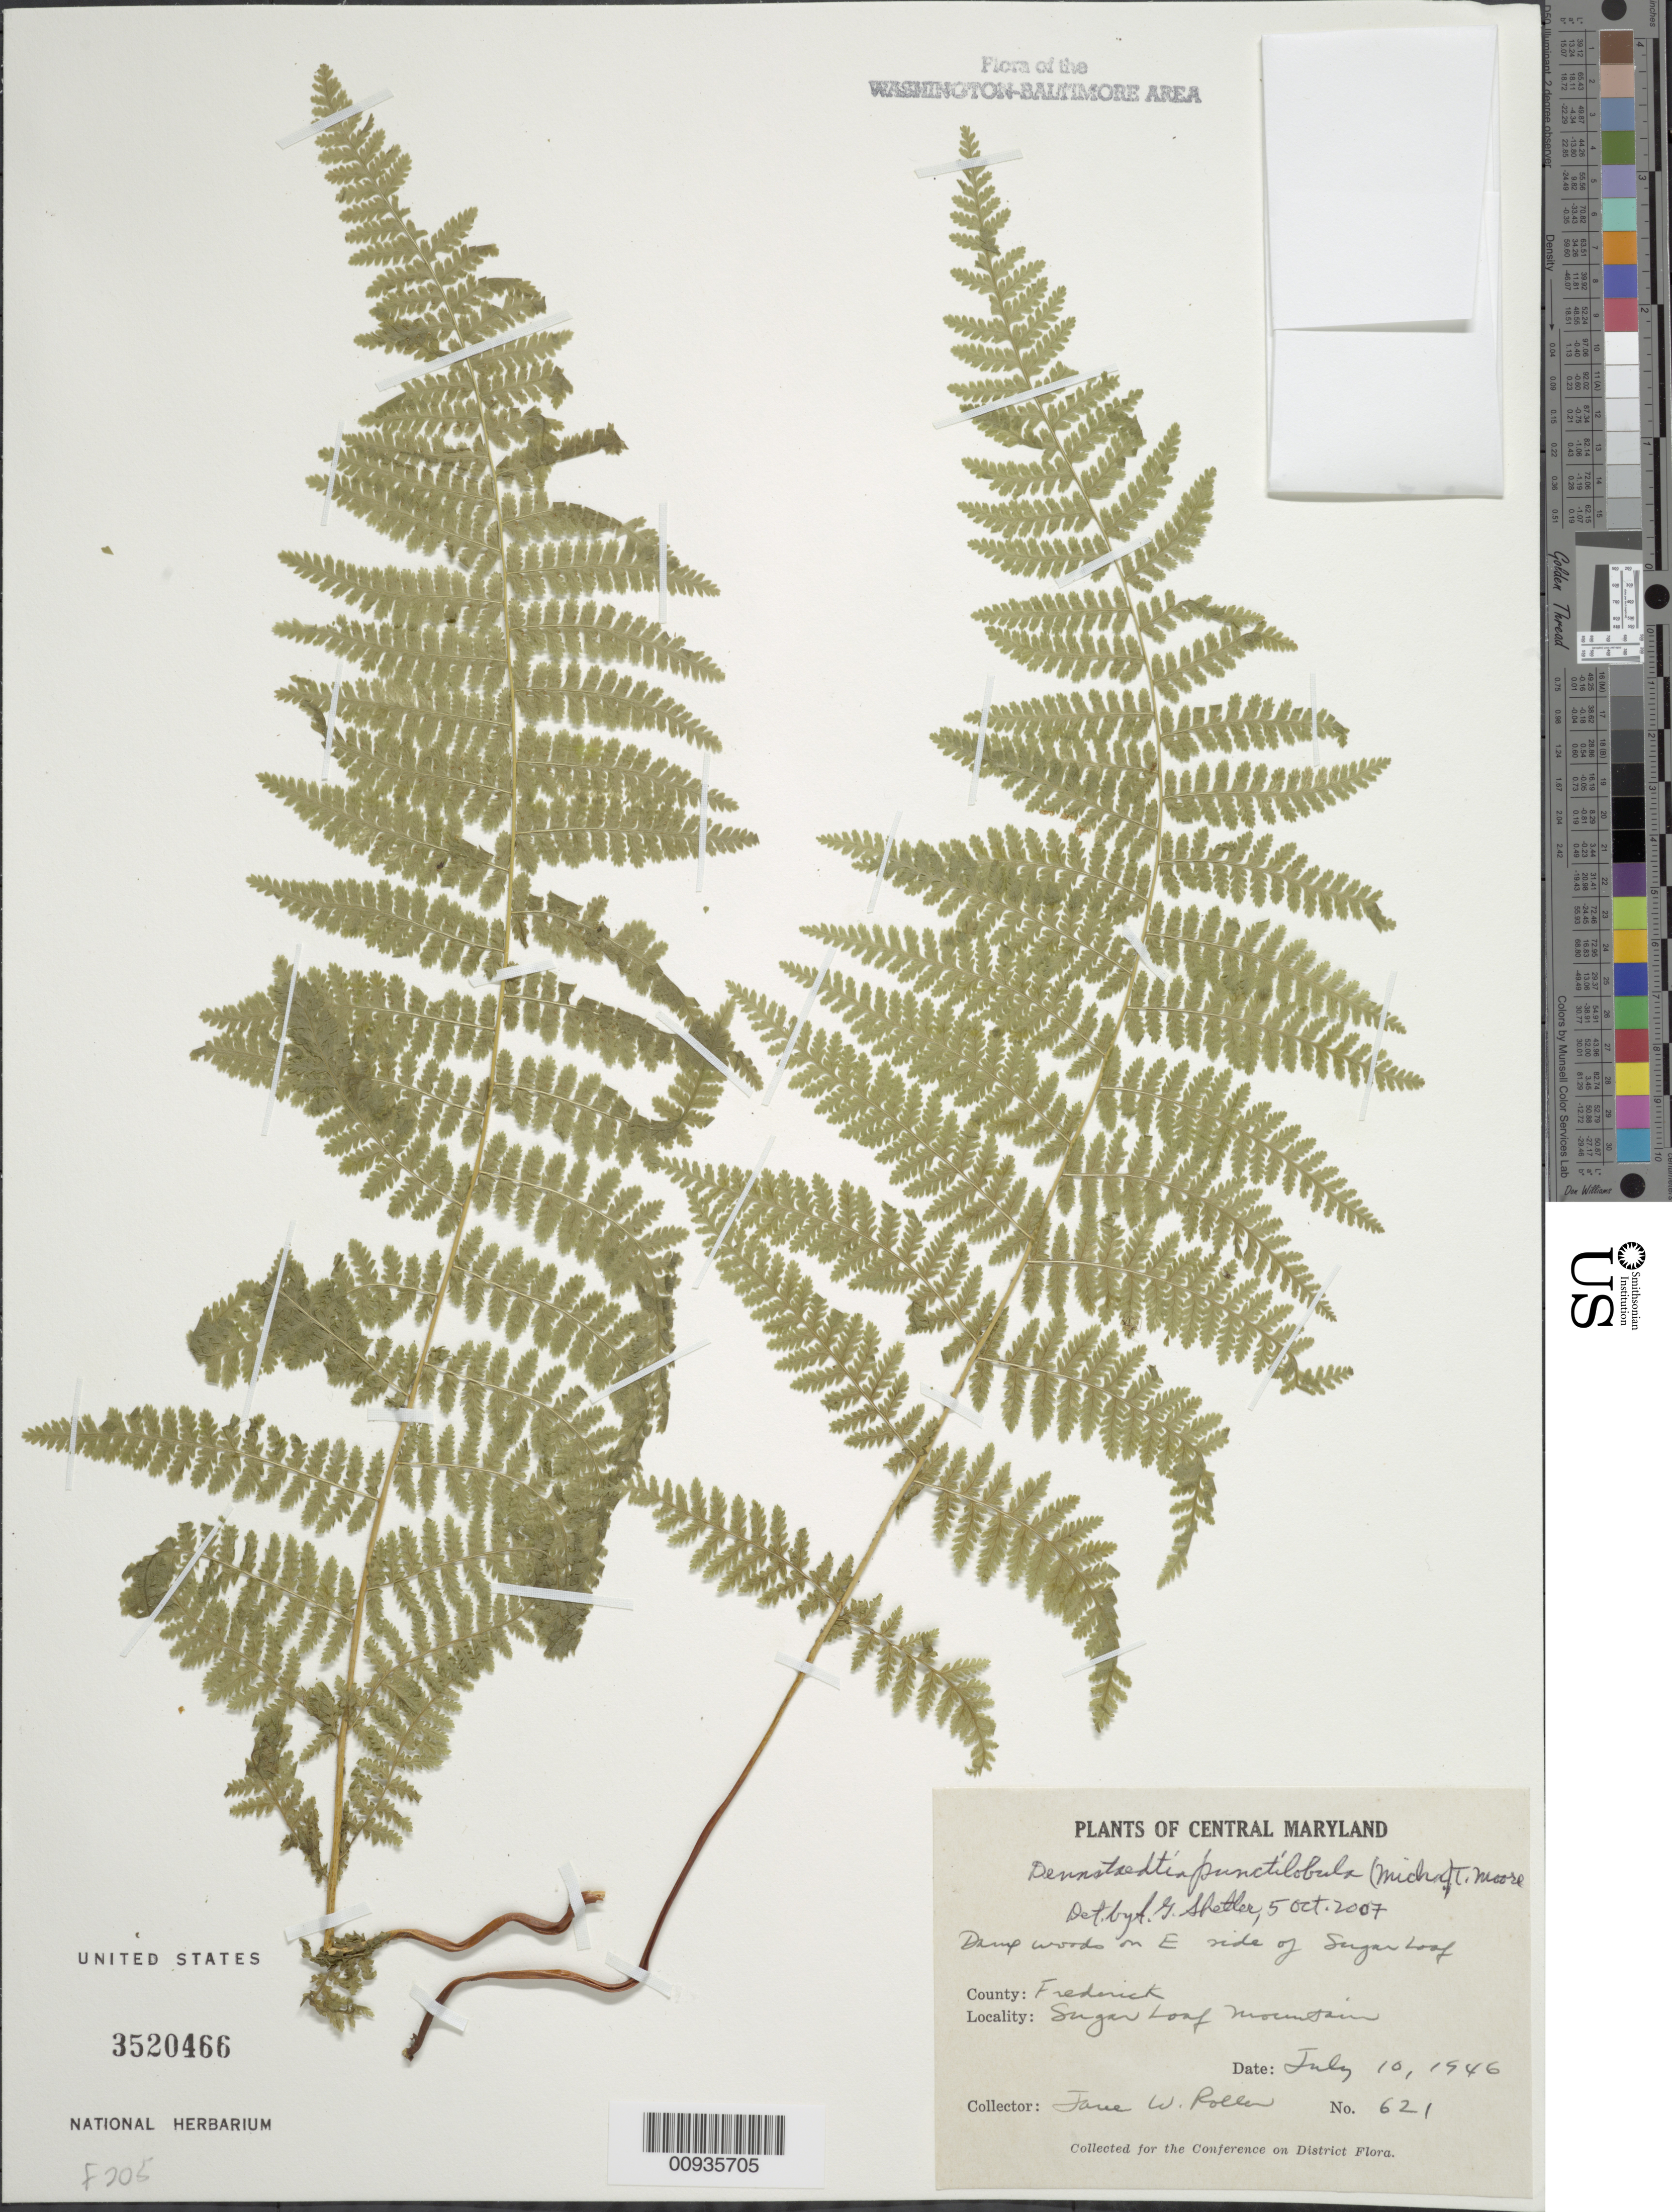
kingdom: Plantae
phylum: Tracheophyta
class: Polypodiopsida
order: Polypodiales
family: Dennstaedtiaceae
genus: Dennstaedtia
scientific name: Dennstaedtia punctilobula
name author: (Michx.) T. Moore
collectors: J. W. Roller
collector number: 621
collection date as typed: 10 Jul 1946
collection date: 1946-07-10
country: United States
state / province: Maryland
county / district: Frederick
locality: Sugar Loaf Mountain, on E side of mountain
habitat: Damp woods on E side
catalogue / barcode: US 3520466